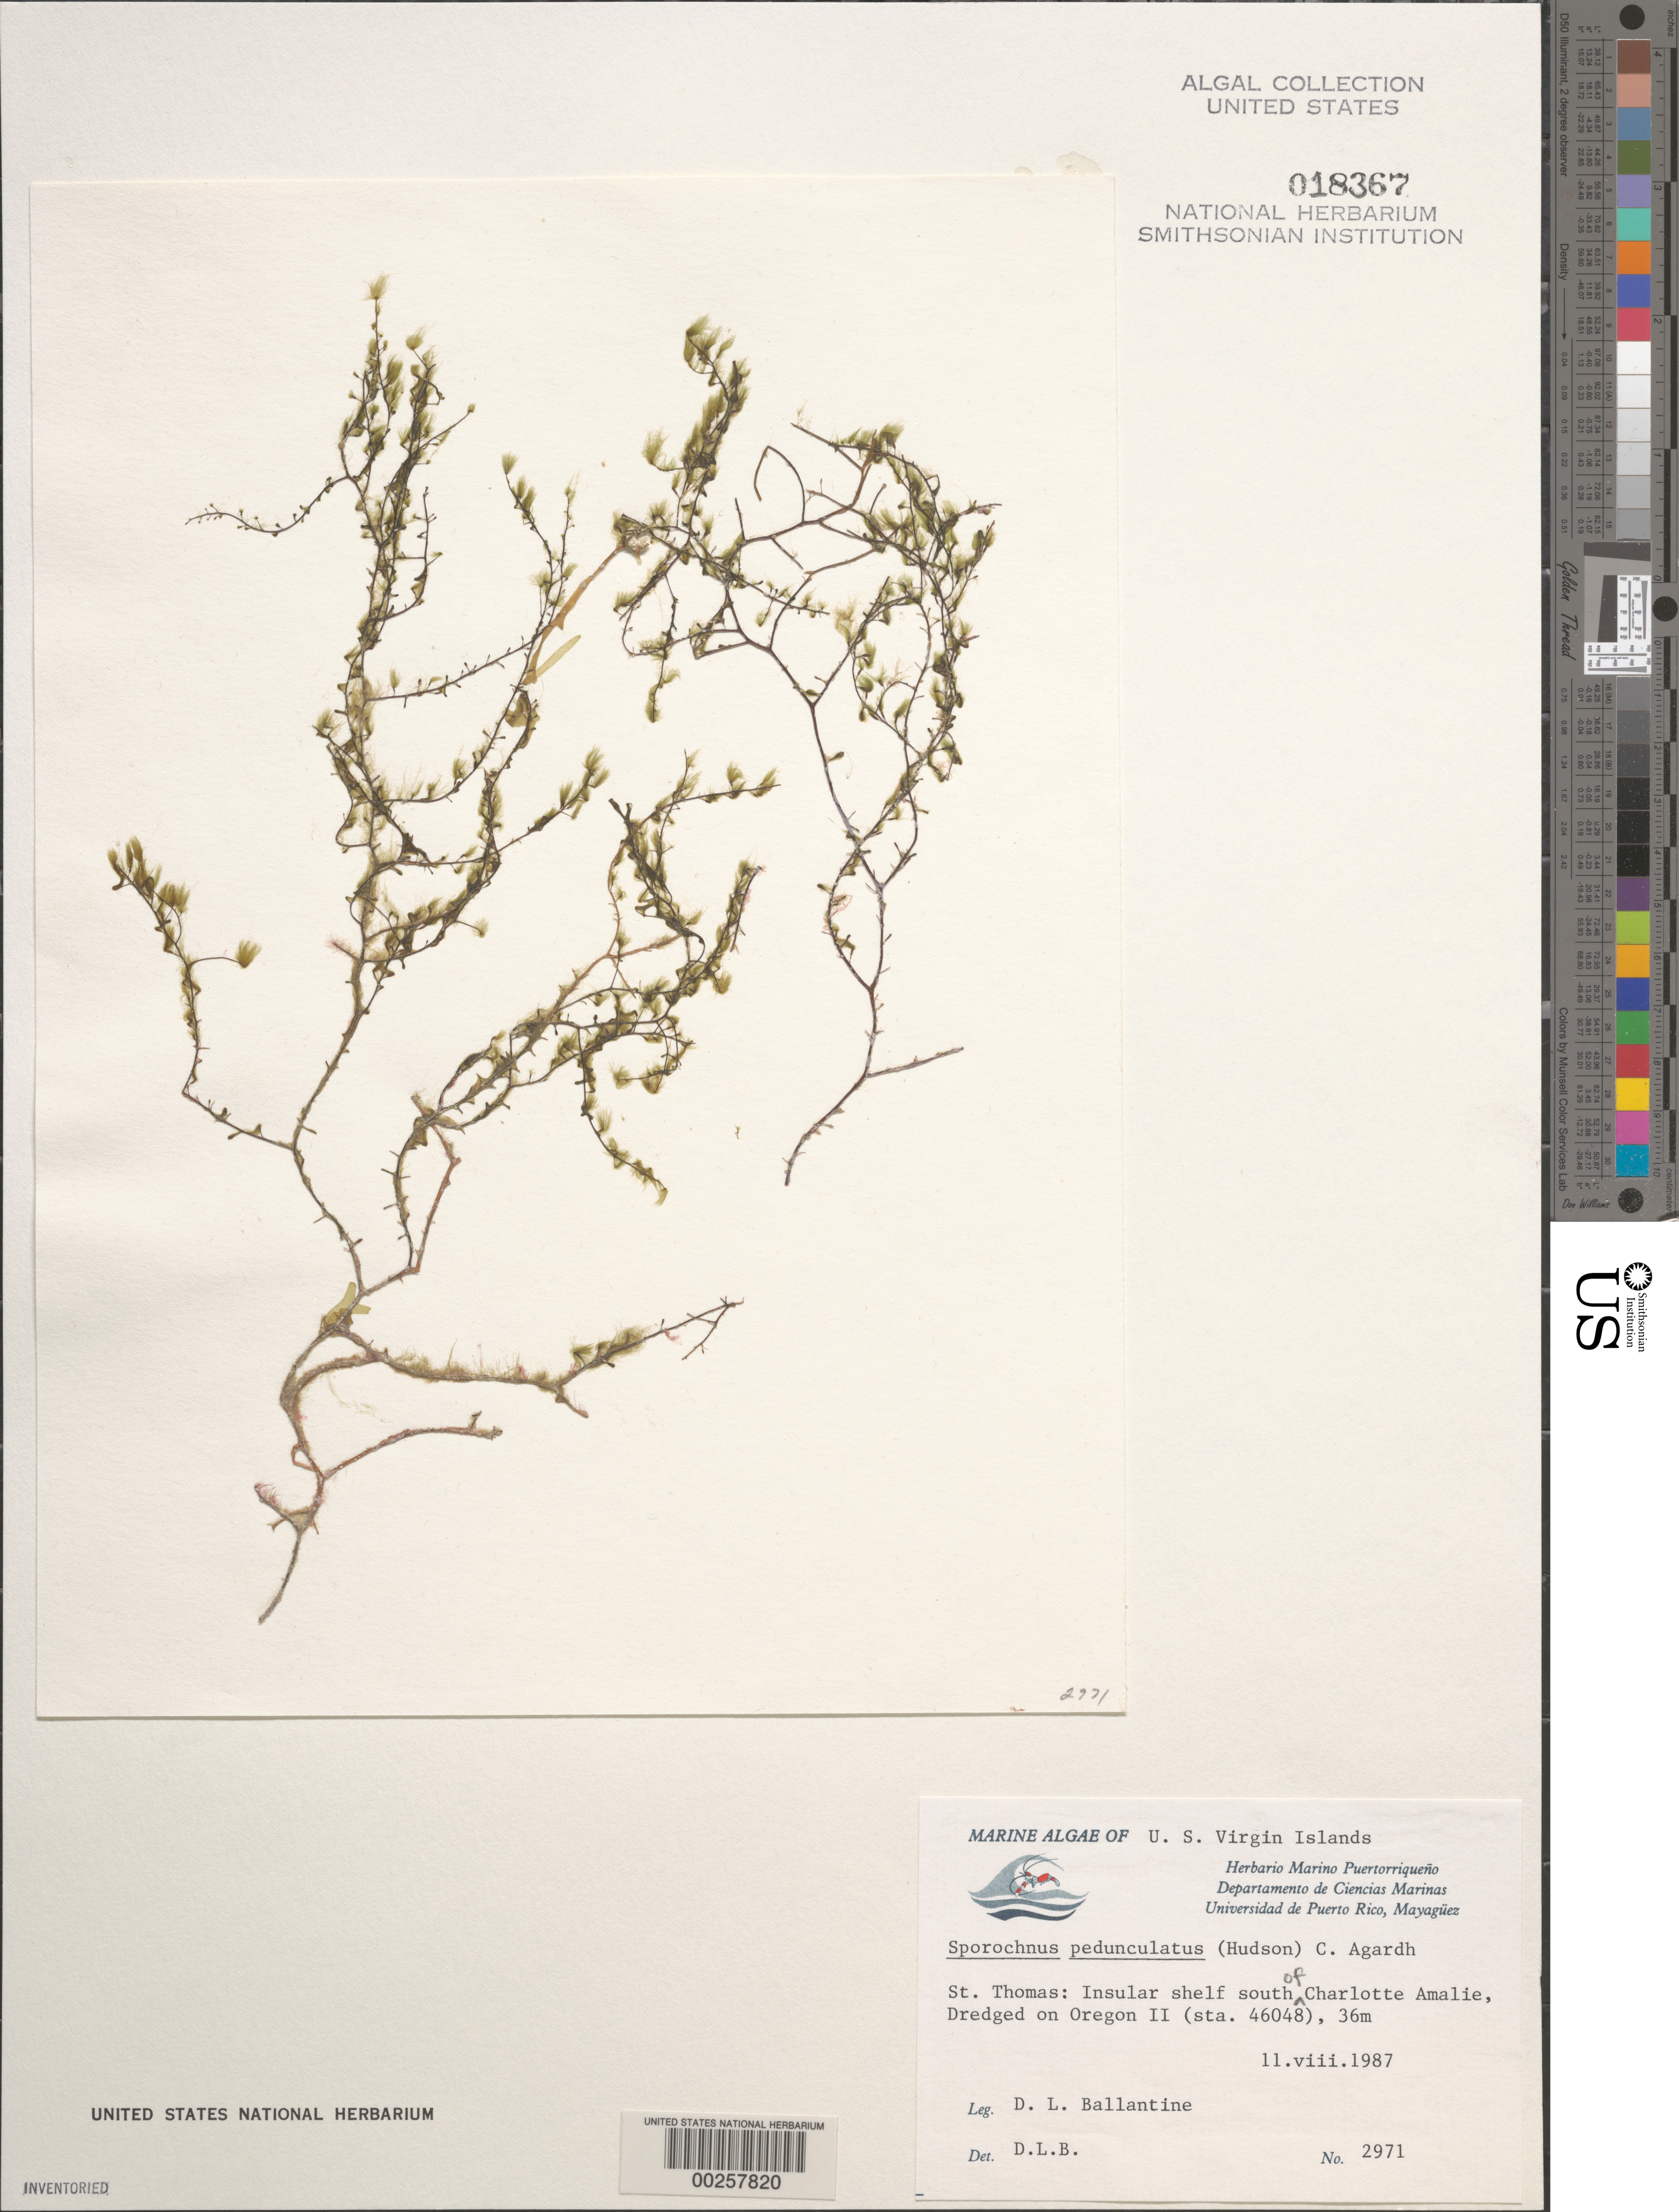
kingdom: Chromista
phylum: Ochrophyta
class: Phaeophyceae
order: Sporochnales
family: Sporochnaceae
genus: Sporochnus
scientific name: Sporochnus pedunculatus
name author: (Huds.) C. Agardh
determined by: Ballantine, D. L.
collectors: D.L. Ballantine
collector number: DLB 2971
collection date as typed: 11 Aug 1987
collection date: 1987-08-11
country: U.S. Virgin Islands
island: St. Thomas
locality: South of Charlotte Amalie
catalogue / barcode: US 18367